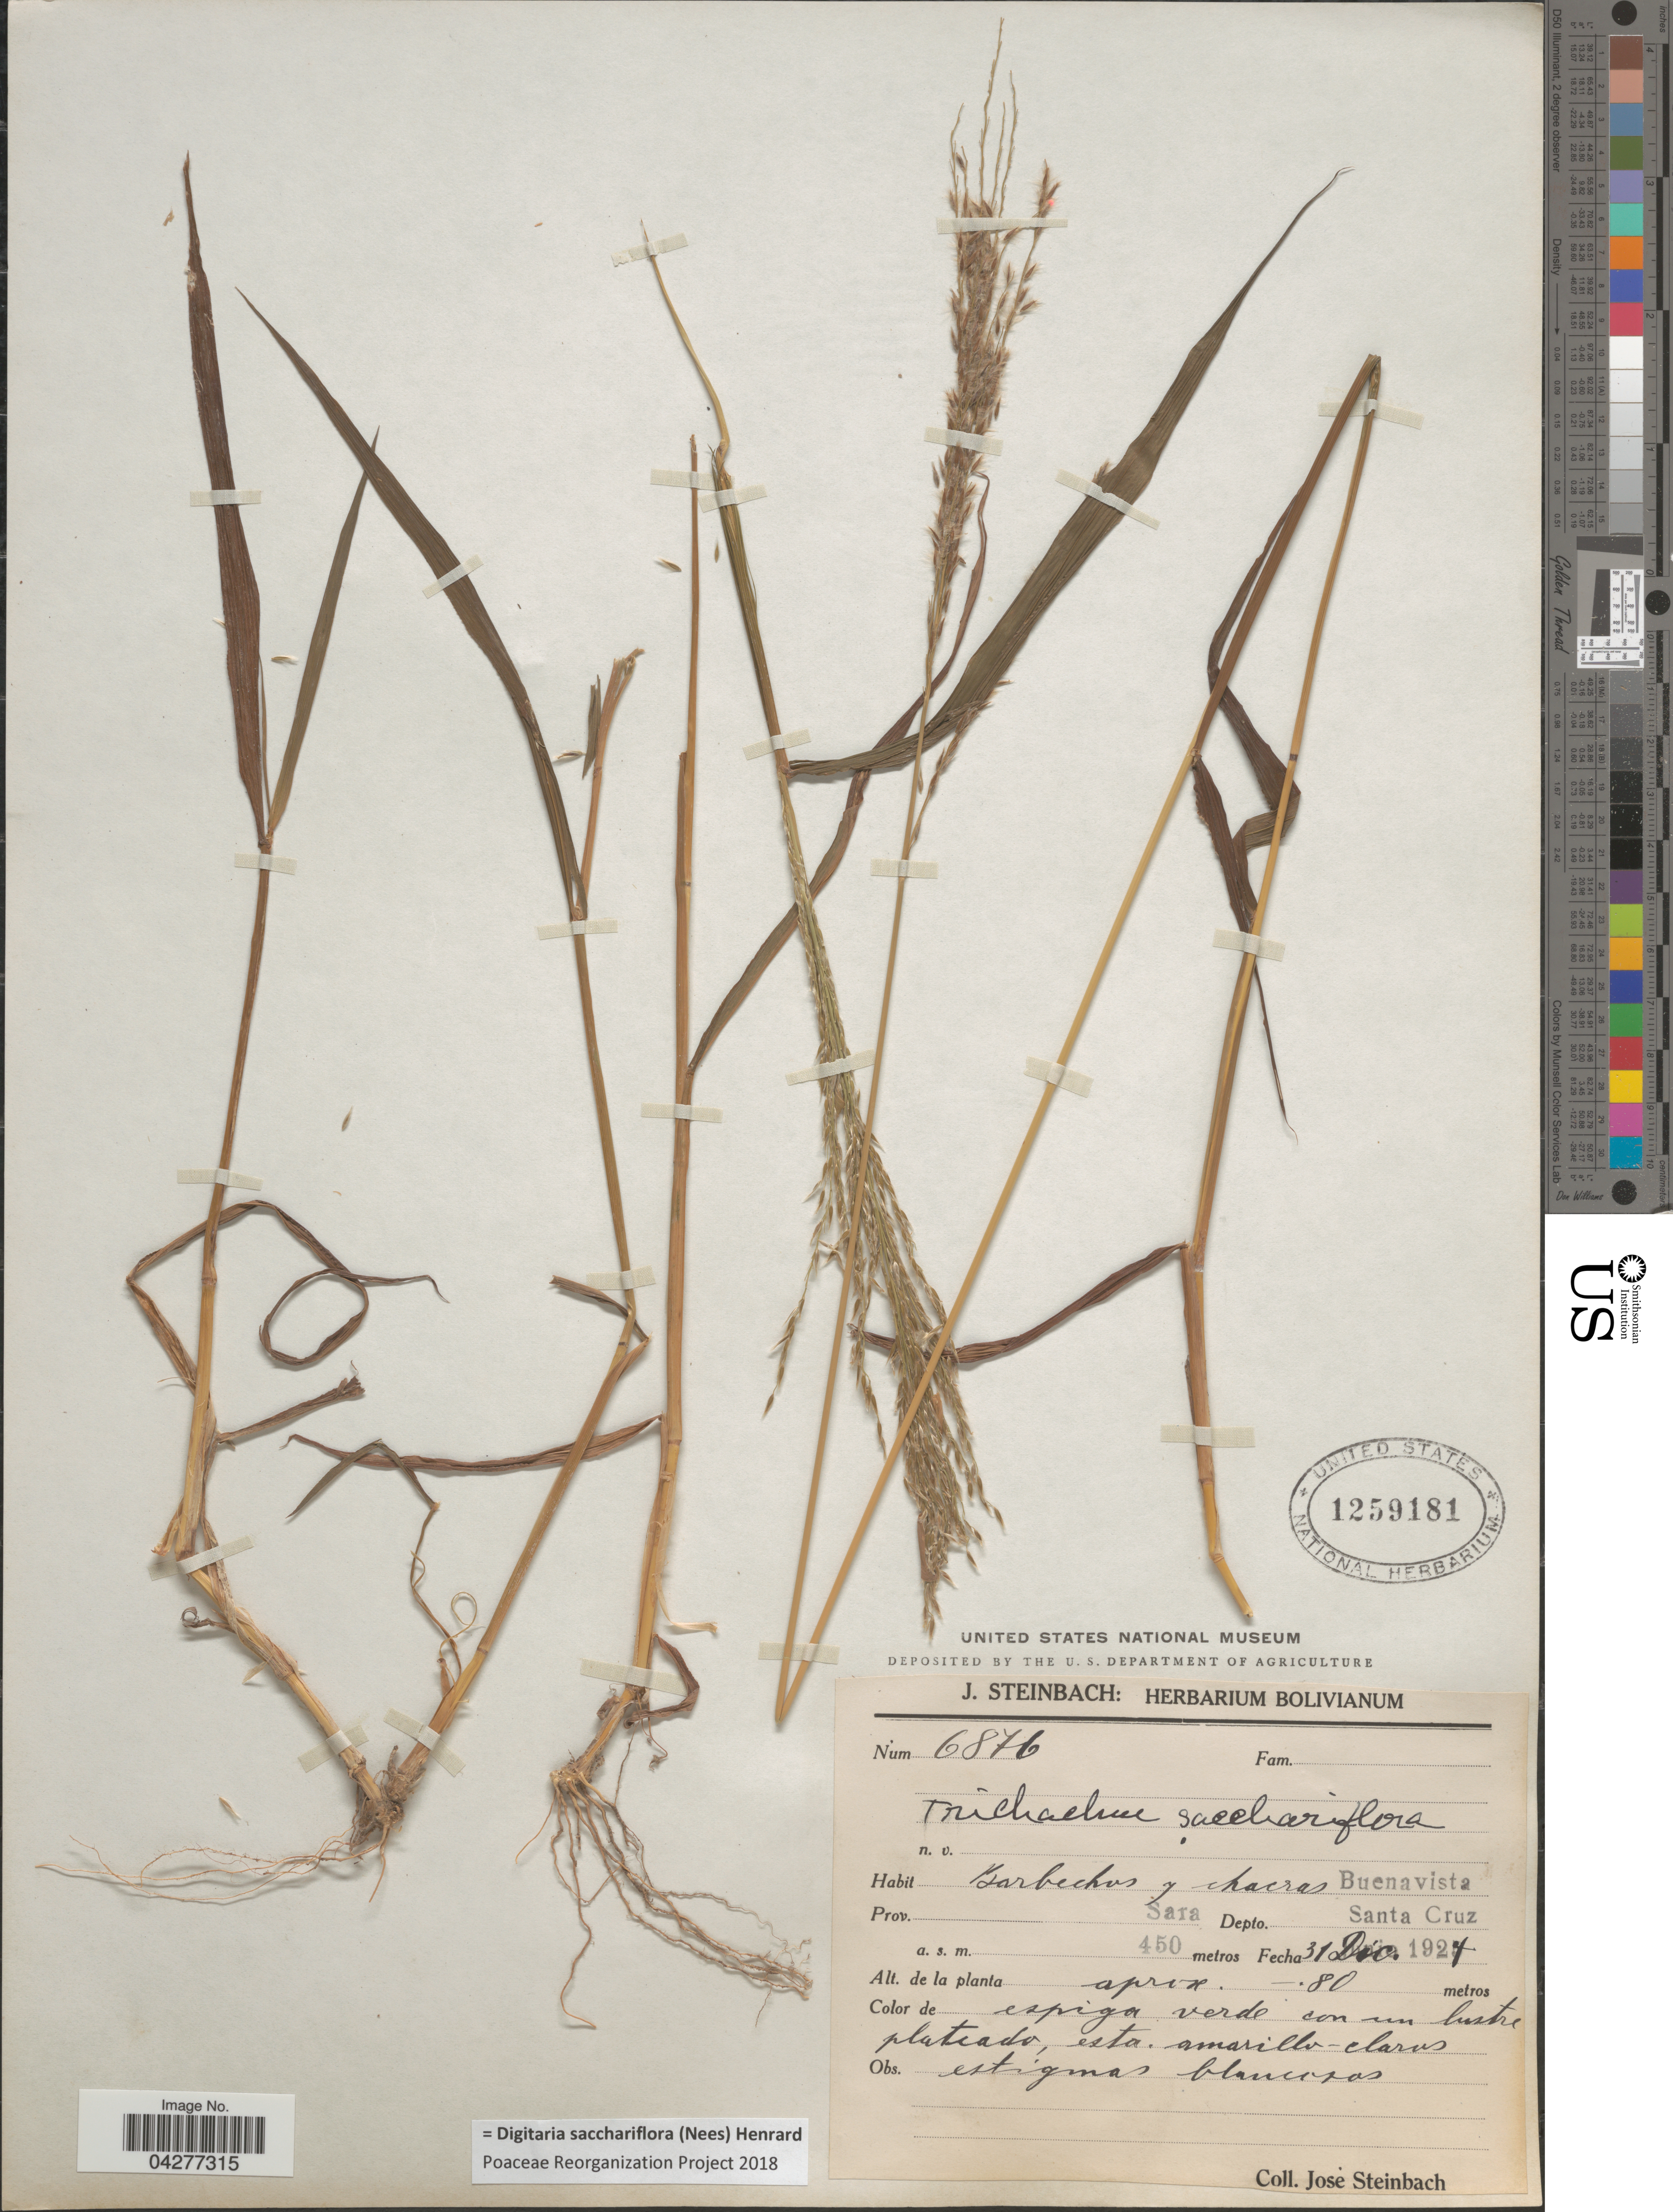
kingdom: Plantae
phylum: Tracheophyta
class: Liliopsida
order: Poales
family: Poaceae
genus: Digitaria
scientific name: Digitaria sacchariflora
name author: (Nees) Henr.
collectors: J. Steinbach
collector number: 6876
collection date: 1924-12-31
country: Bolivia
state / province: Santa Cruz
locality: Barbechos y chacras Buenavista. Prov. Sara. Depto. Santa Cruz.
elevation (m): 450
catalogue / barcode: US 1259181